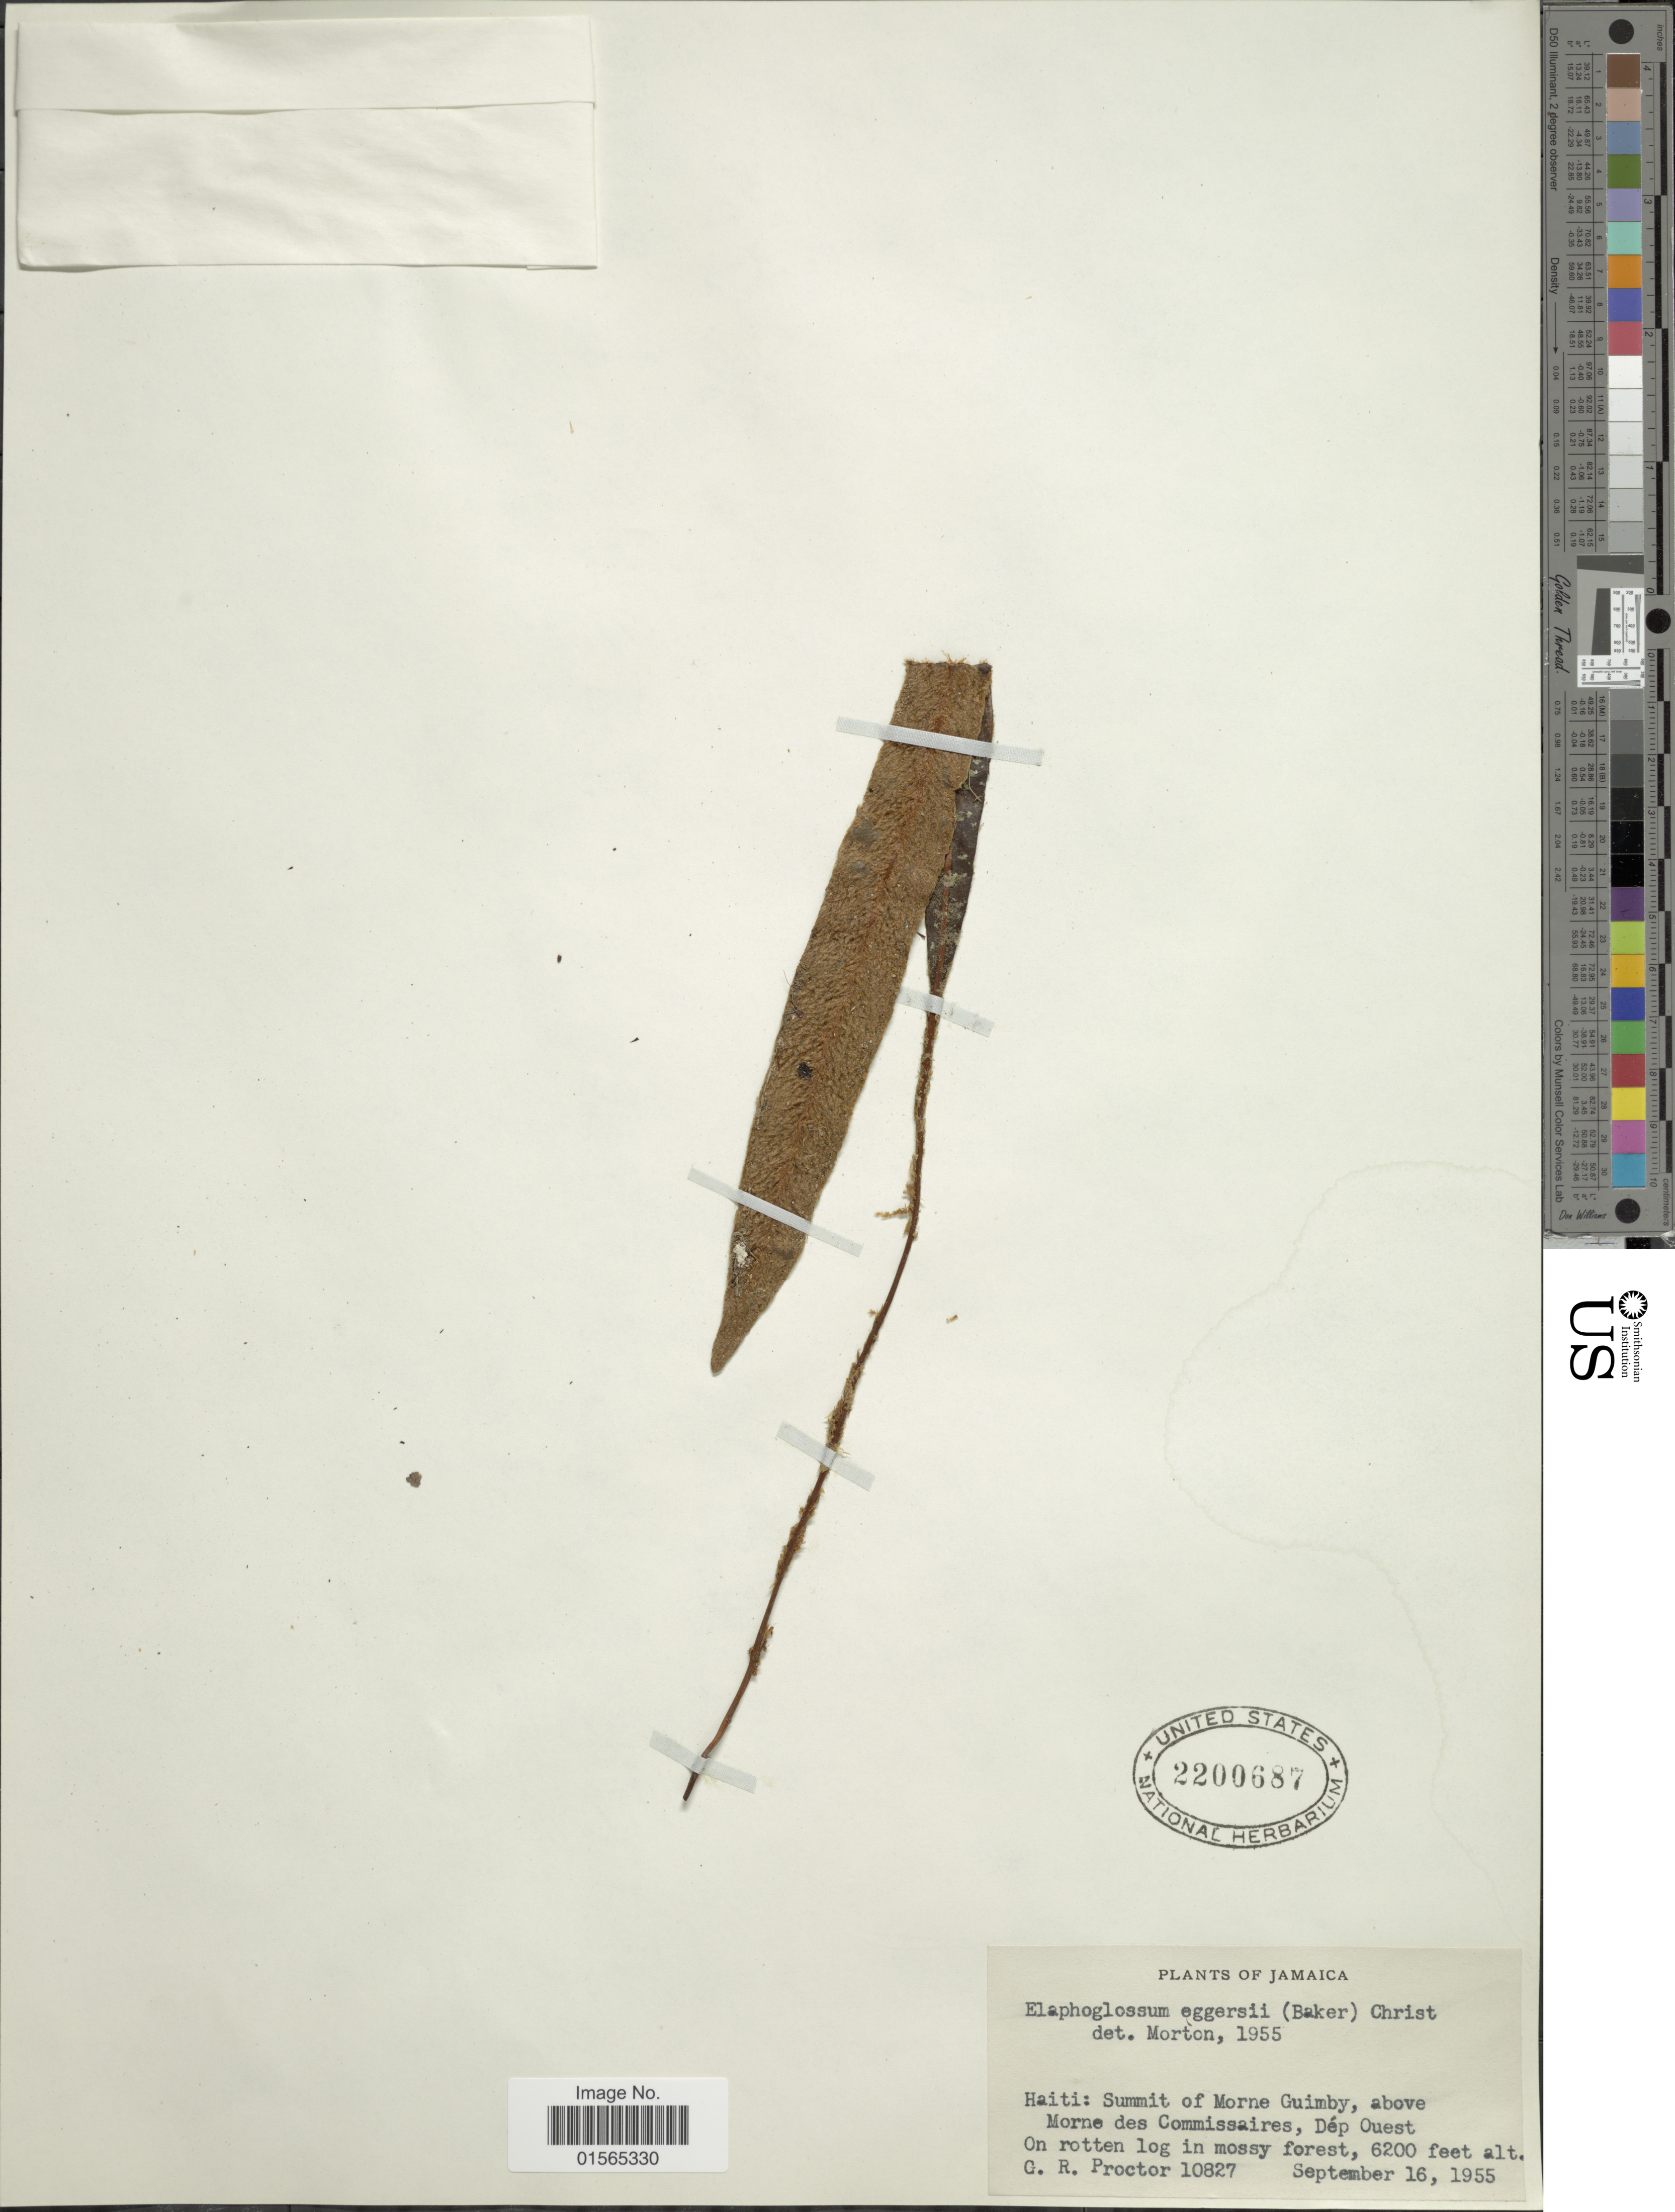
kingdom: Plantae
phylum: Tracheophyta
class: Polypodiopsida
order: Polypodiales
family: Dryopteridaceae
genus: Elaphoglossum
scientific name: Elaphoglossum eggersii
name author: (Baker) Christ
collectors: G. R. Proctor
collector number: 10827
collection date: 1955-09-16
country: Haiti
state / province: Ouest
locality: Summit of Morne Guimby, above Morne des Commissaires, Dep Ouest, On rotton log in mossy forest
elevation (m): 1890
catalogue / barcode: US 2200687